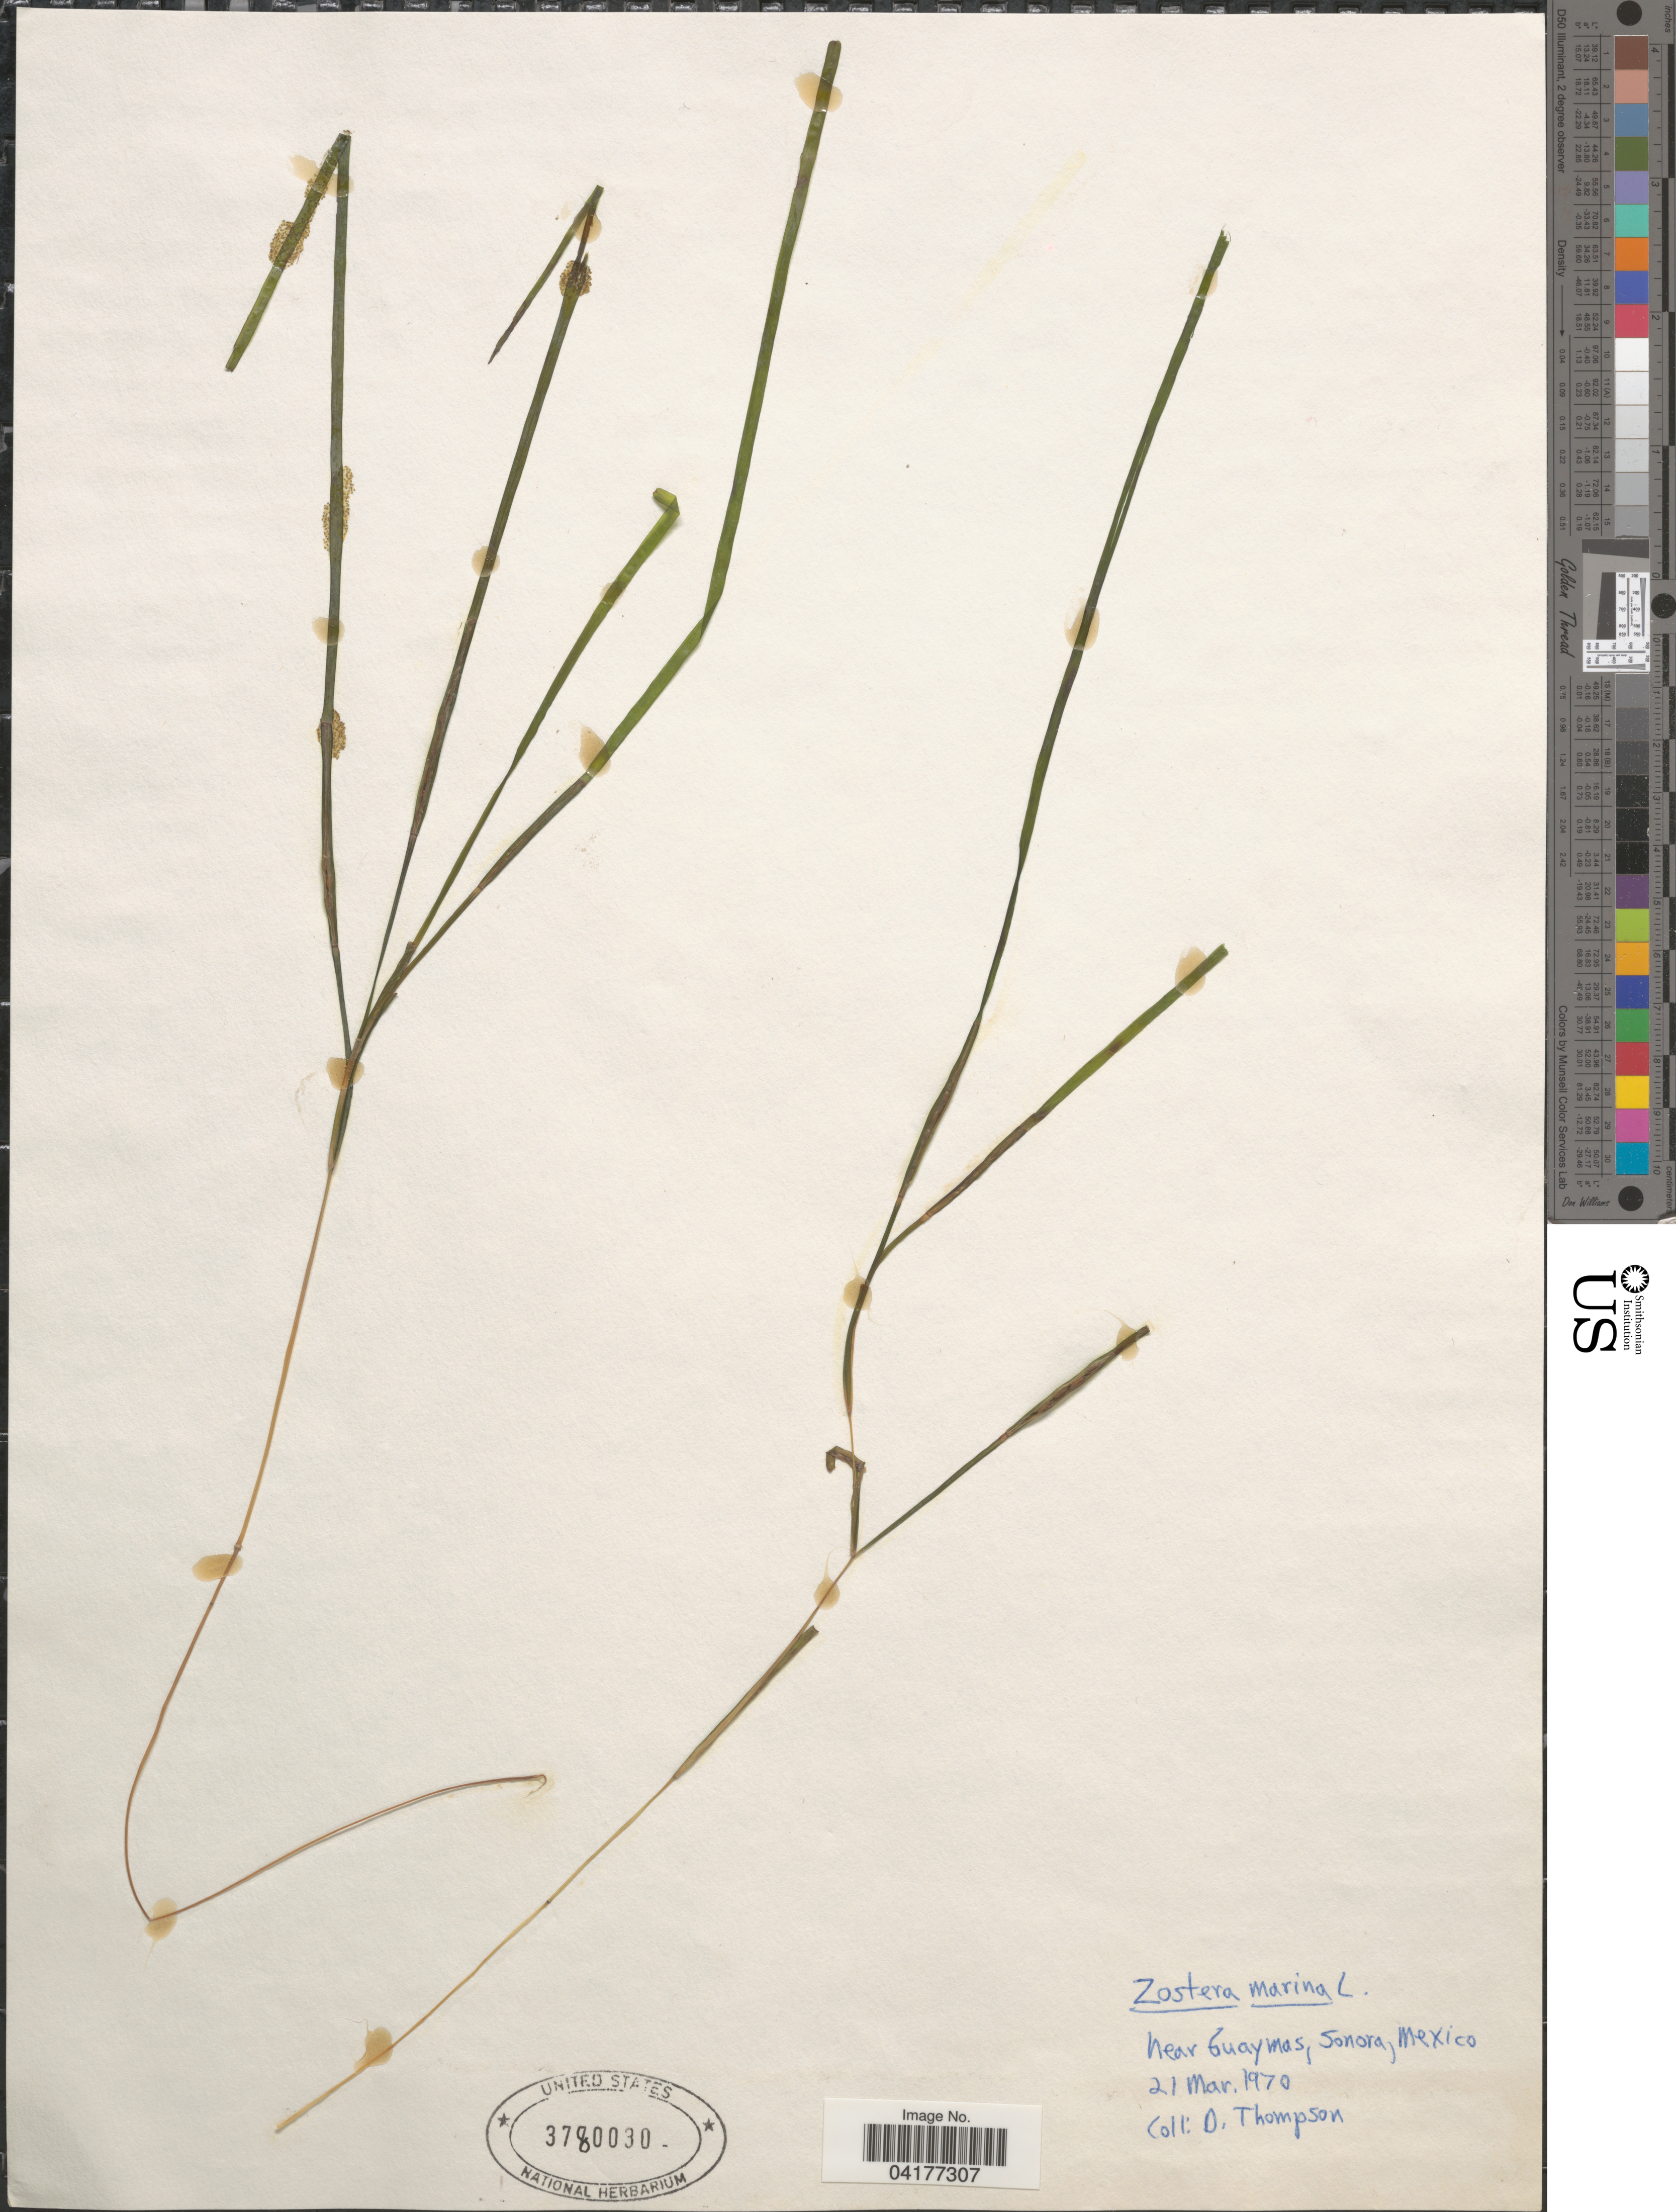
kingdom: Plantae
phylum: Tracheophyta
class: Liliopsida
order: Alismatales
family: Zosteraceae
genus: Zostera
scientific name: Zostera marina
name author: L.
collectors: D. Thompson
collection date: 1970-03-21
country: Mexico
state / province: Sonora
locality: Near Guaymas.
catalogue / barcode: US 3780030